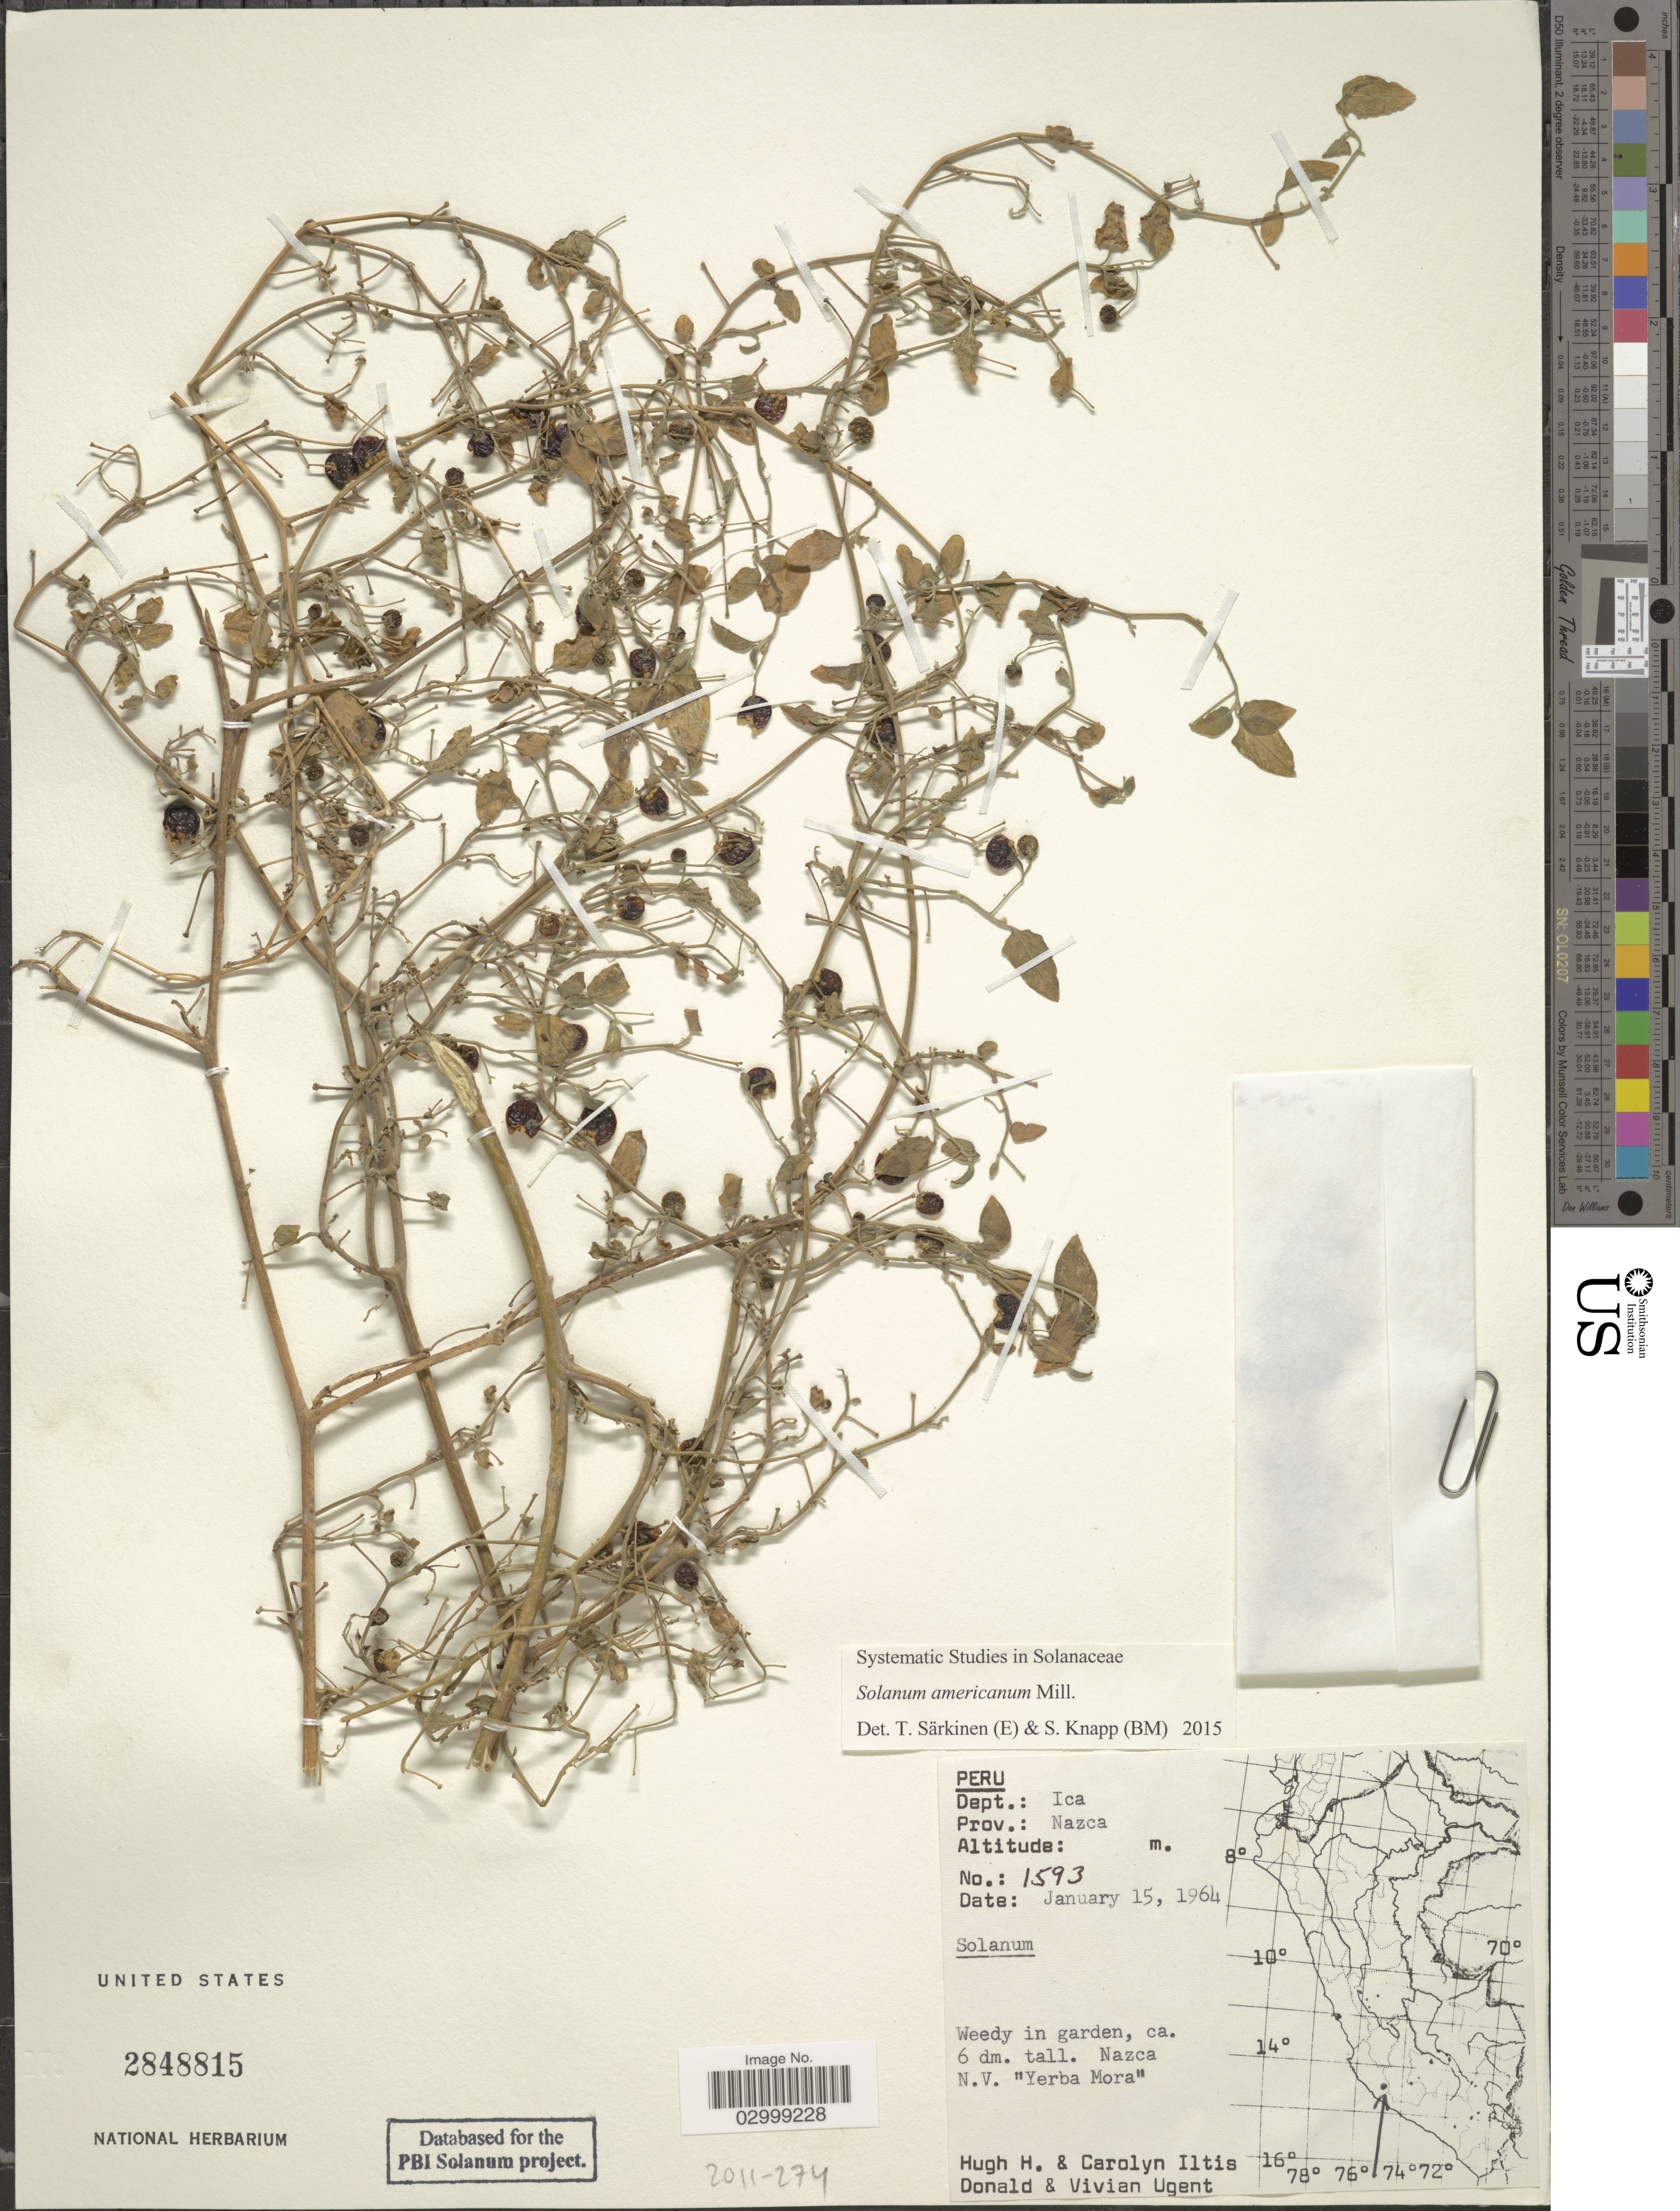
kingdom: Plantae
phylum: Tracheophyta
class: Magnoliopsida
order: Solanales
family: Solanaceae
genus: Solanum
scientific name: Solanum americanum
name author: Mill.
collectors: H. H. Iltis, C. M Iltis, D. Ugent & V. Ugent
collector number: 1593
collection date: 1964-01-15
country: Peru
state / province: Ica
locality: Dept.: Ica, Prov.: Nazca.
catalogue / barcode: US 2848815